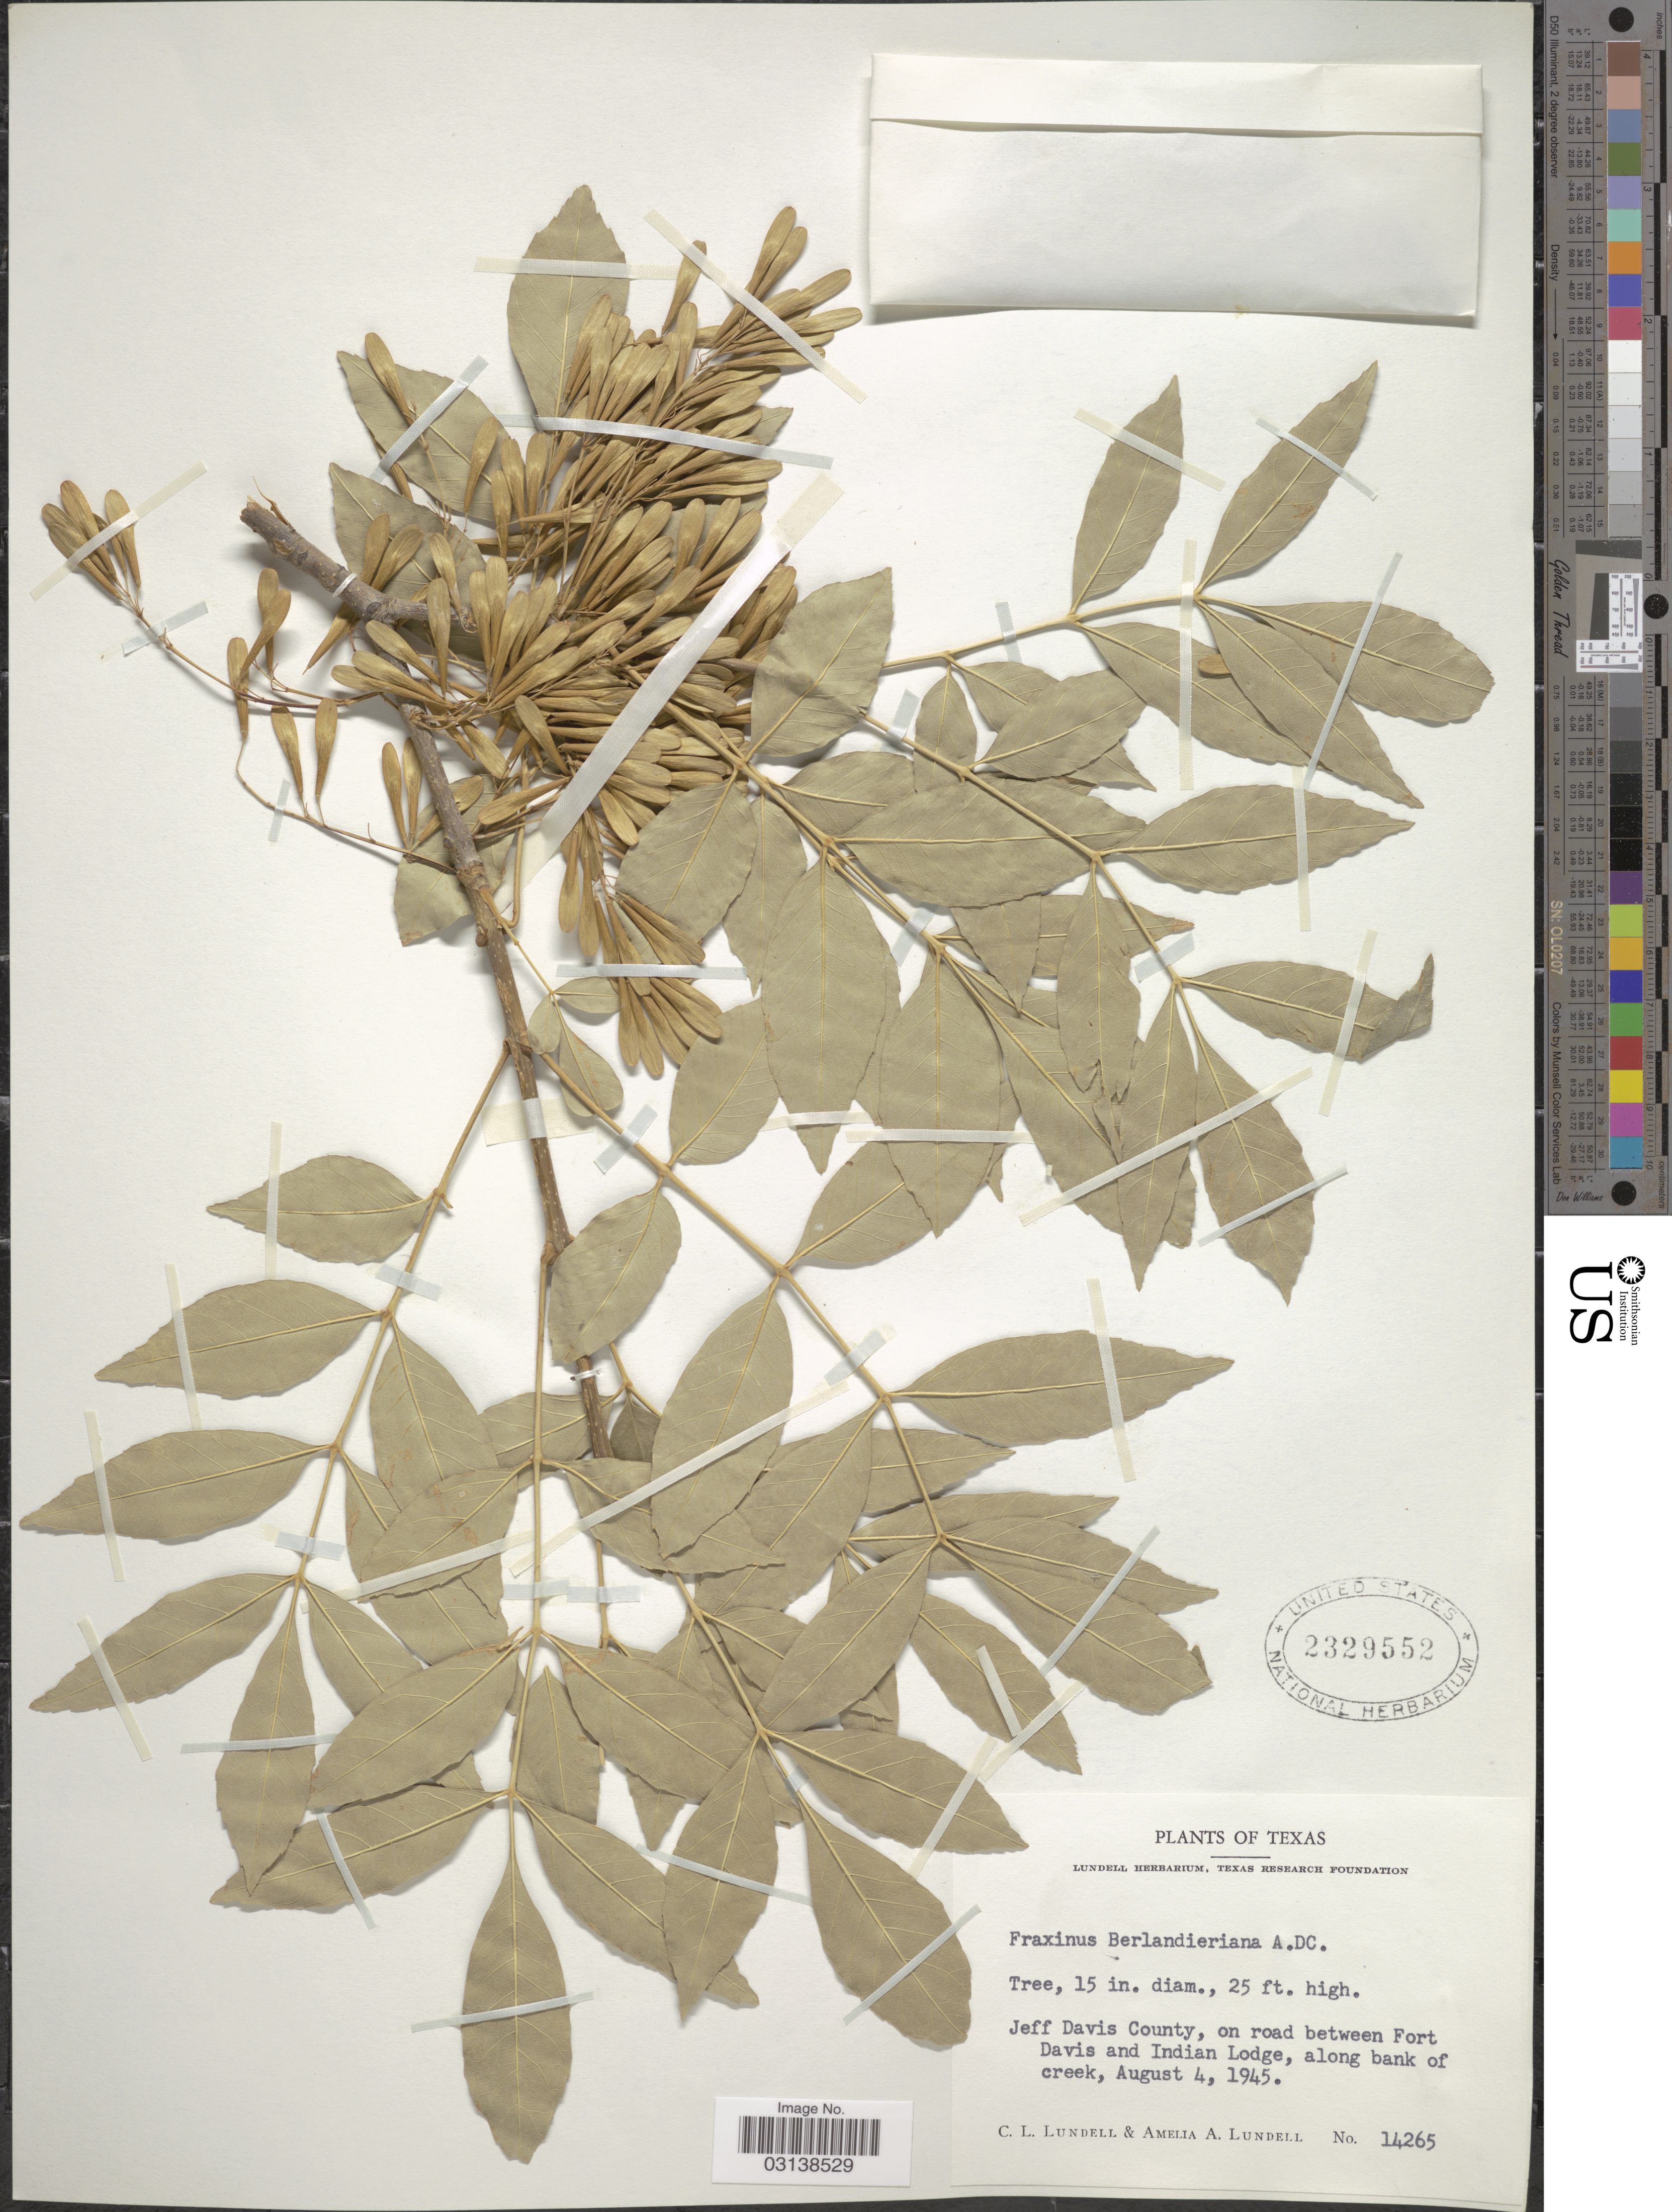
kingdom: Plantae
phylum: Tracheophyta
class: Magnoliopsida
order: Lamiales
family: Oleaceae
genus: Fraxinus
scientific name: Fraxinus berlandieriana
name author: A. DC.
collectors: C. L. Lundell & A. A. Lundell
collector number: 14265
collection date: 1945-08-04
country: United States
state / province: Texas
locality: Jeff Davis County, on road between Fort Davis and Indian Lodge, along bank of creek.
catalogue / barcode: US 2329552